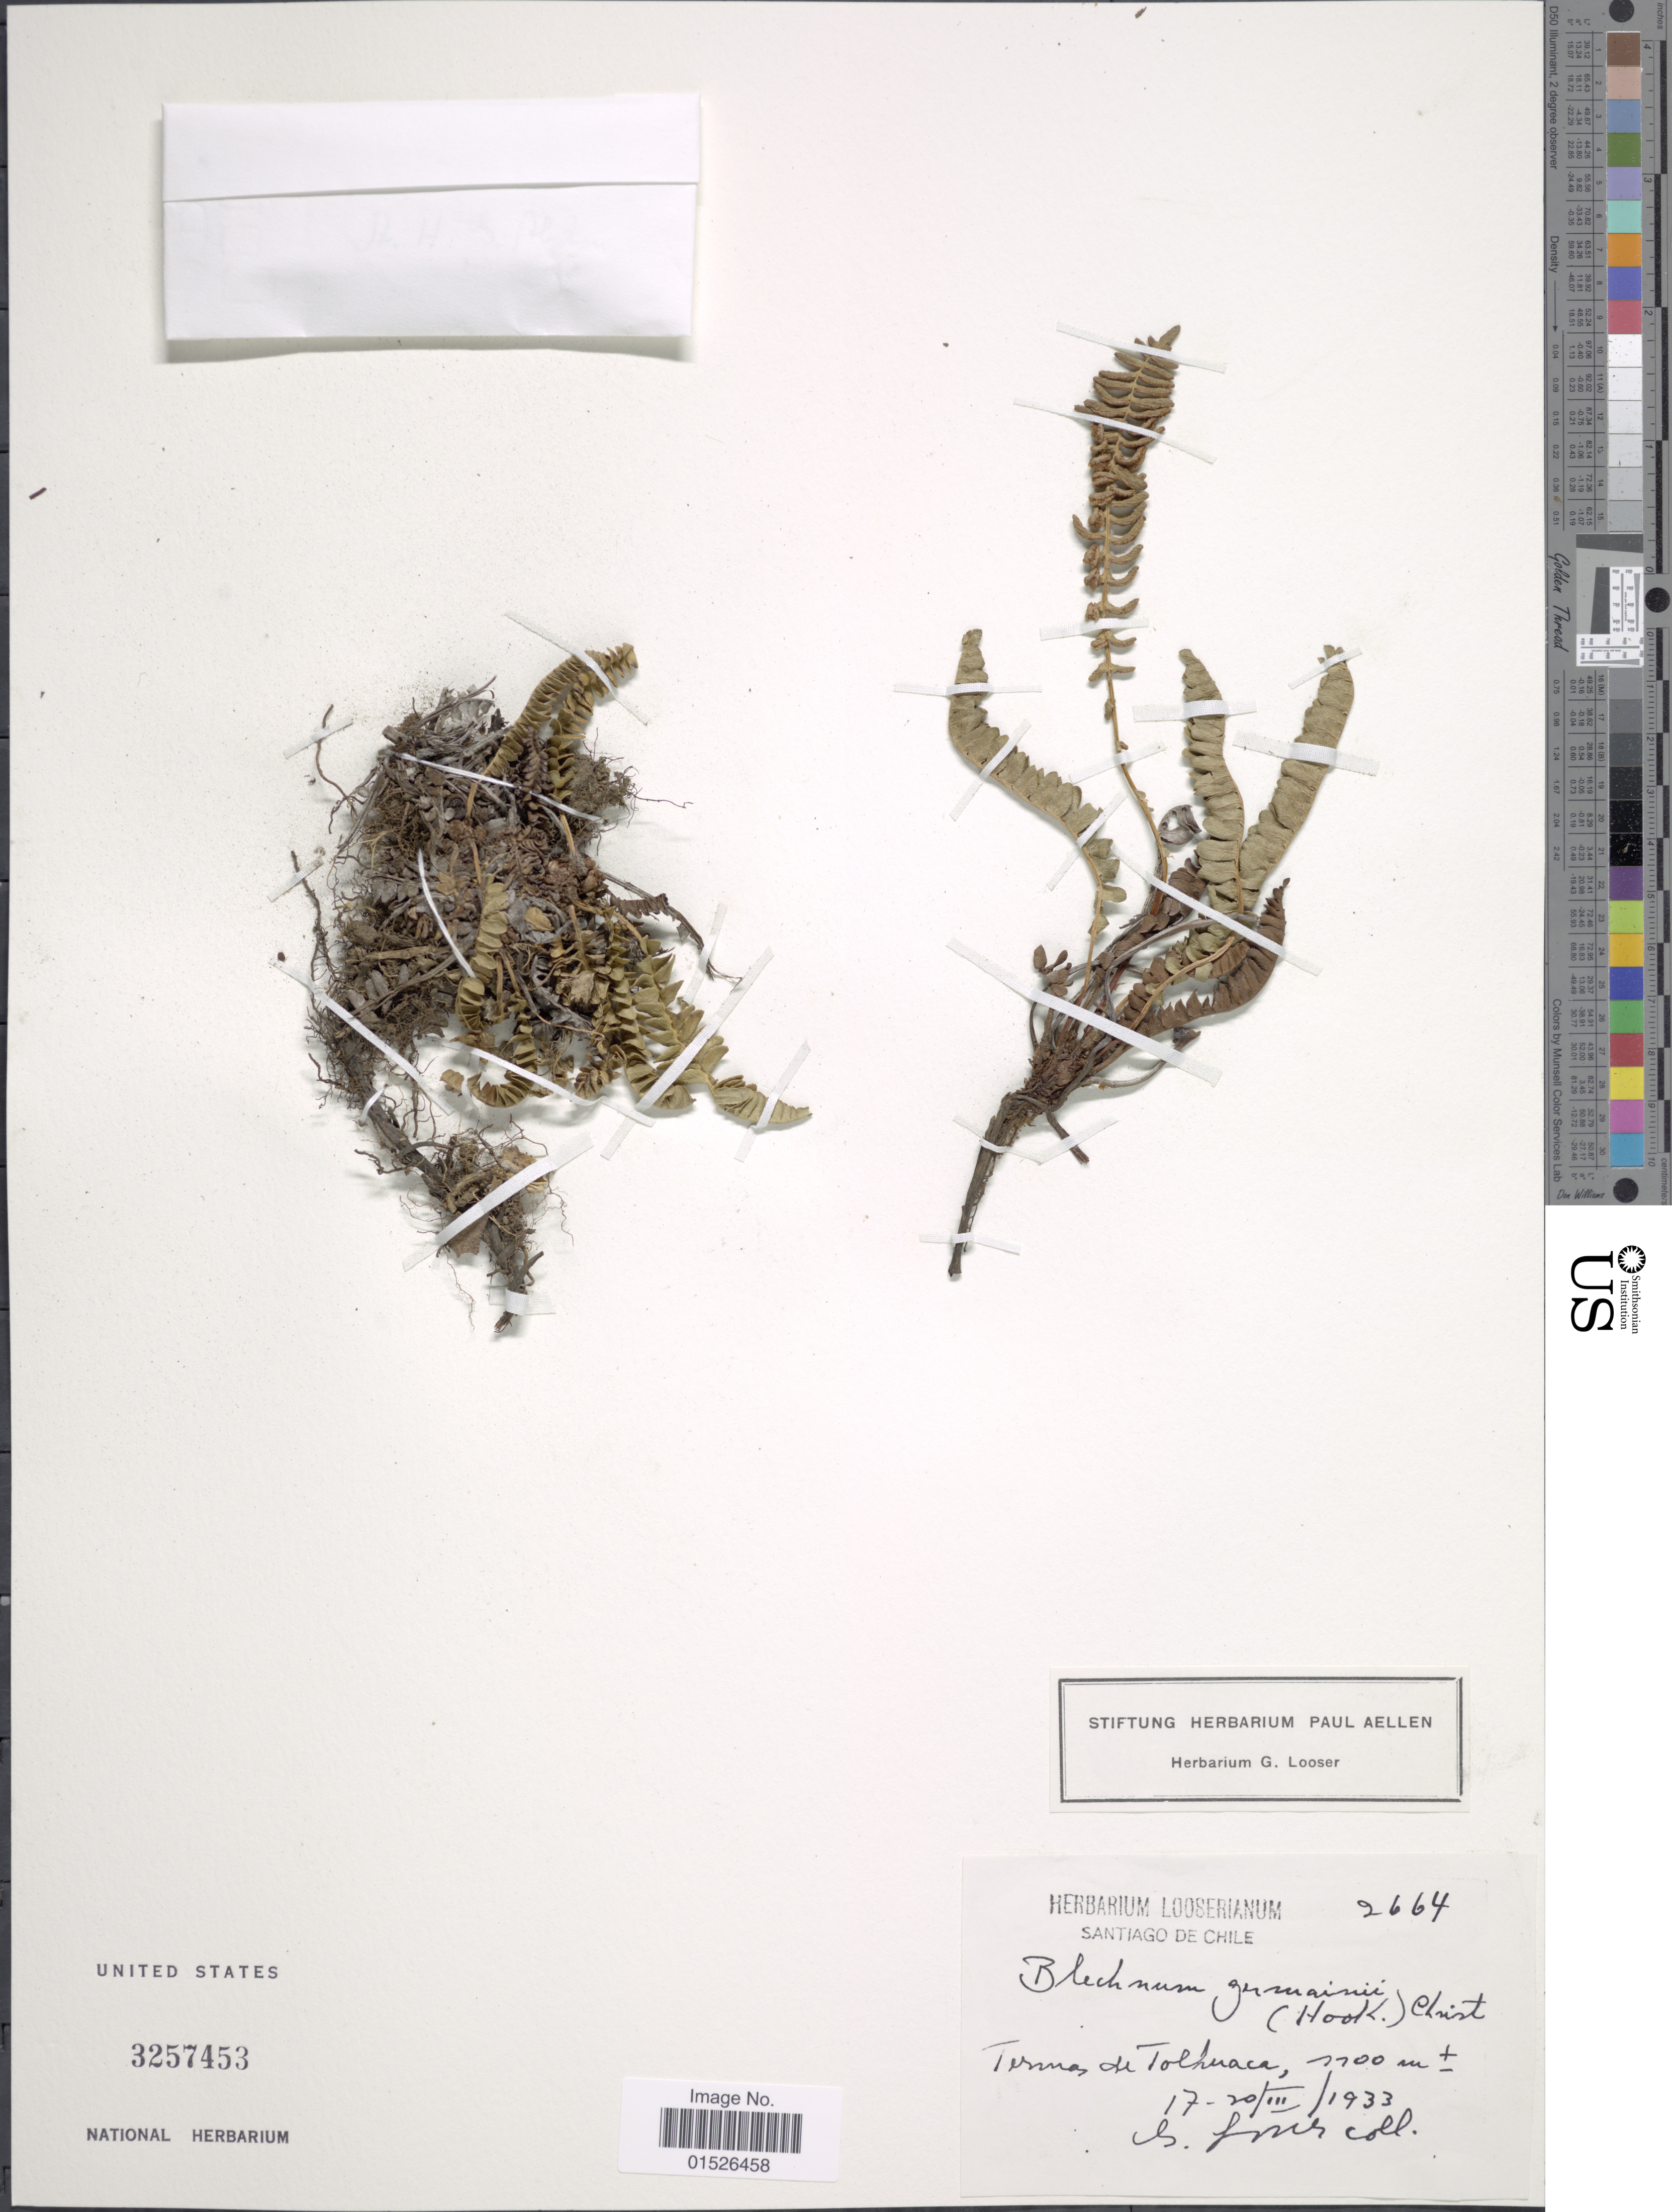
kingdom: Plantae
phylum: Tracheophyta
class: Polypodiopsida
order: Polypodiales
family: Blechnaceae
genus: Blechnum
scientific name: Blechnum microphyllum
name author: (Goldm.)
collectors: G. Looser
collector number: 2664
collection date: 1933-03-17/1933-03-20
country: Chile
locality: Termas de Tolhuaca.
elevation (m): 1100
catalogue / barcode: US 3257453